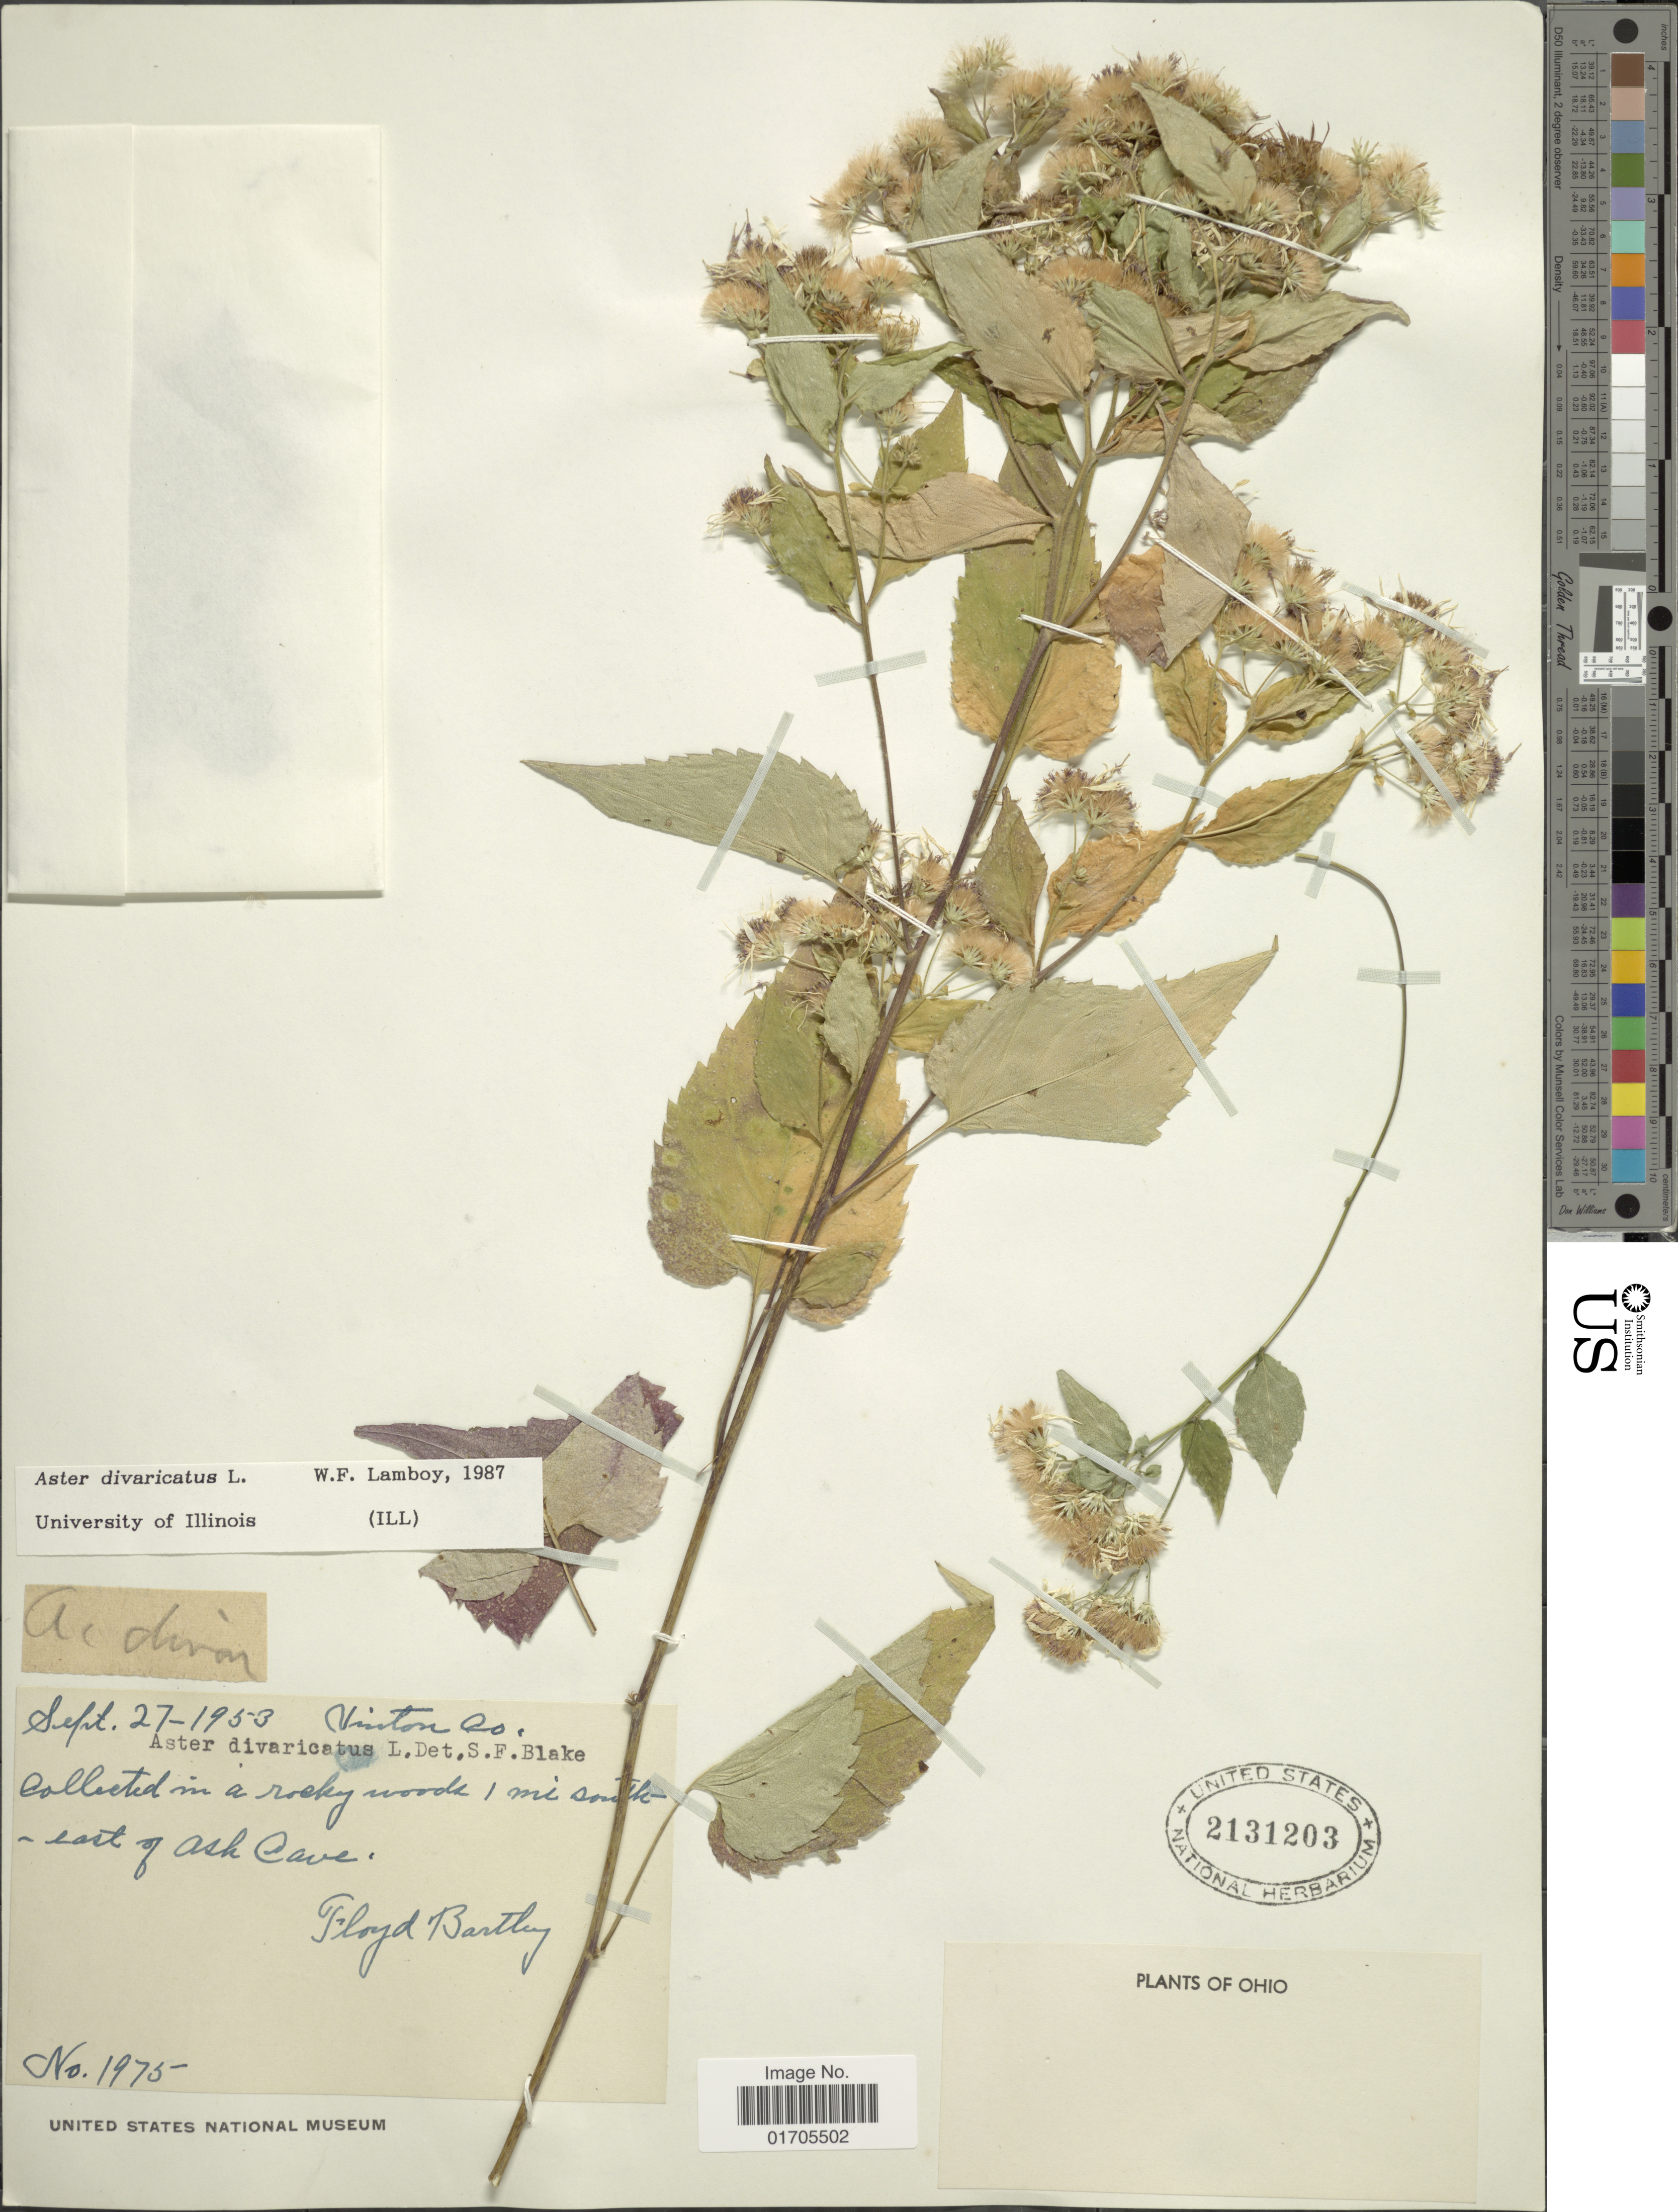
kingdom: Plantae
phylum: Tracheophyta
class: Magnoliopsida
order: Asterales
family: Asteraceae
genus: Eurybia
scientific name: Eurybia divaricata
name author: (L.) G.L. Nesom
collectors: F. Bartley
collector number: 1975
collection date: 1953-09-27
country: United States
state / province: Ohio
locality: Vinton Co. Collected in a rocky woods 1 mi south-east of Ash Cave.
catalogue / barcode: US 2131203